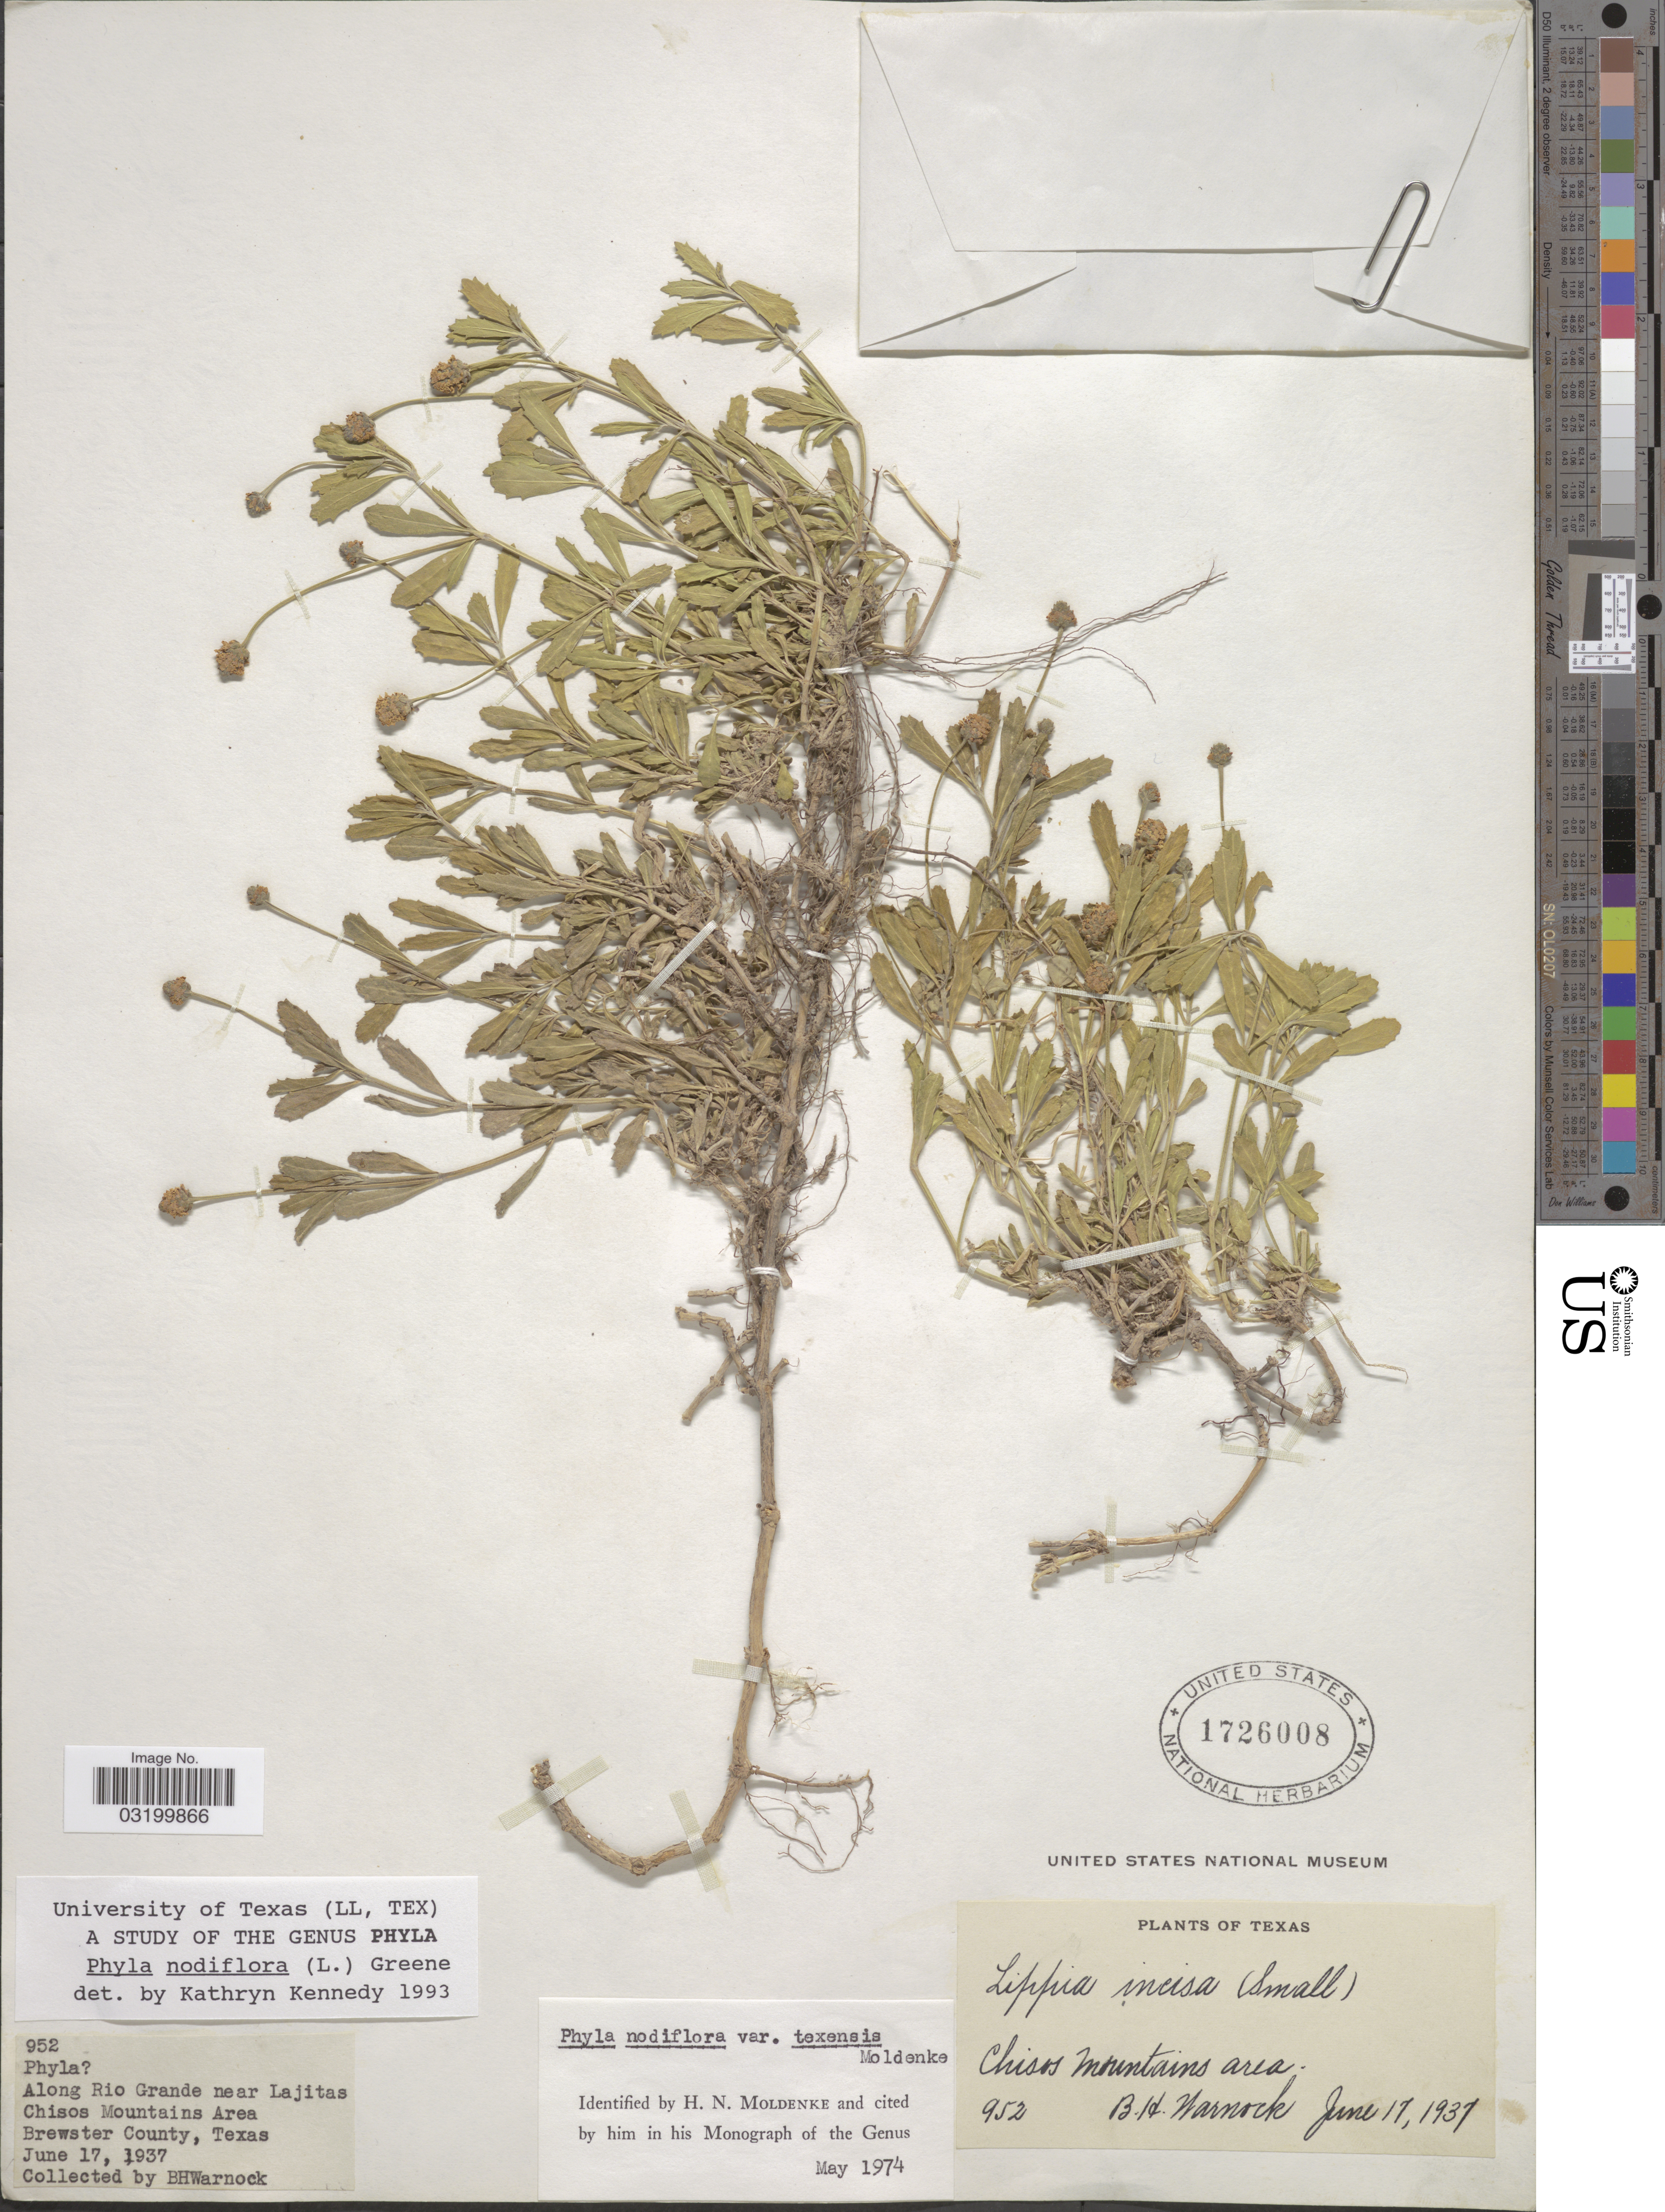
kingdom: Plantae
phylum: Tracheophyta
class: Magnoliopsida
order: Lamiales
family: Verbenaceae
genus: Phyla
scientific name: Phyla nodiflora var. nodiflora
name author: (L.) Greene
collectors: B. H. Warnock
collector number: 952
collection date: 1937-06-17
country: United States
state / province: Texas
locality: Along Rio Grande near Lajitas, Chisos Mountains Area. Brewster County.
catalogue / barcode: US 1726008